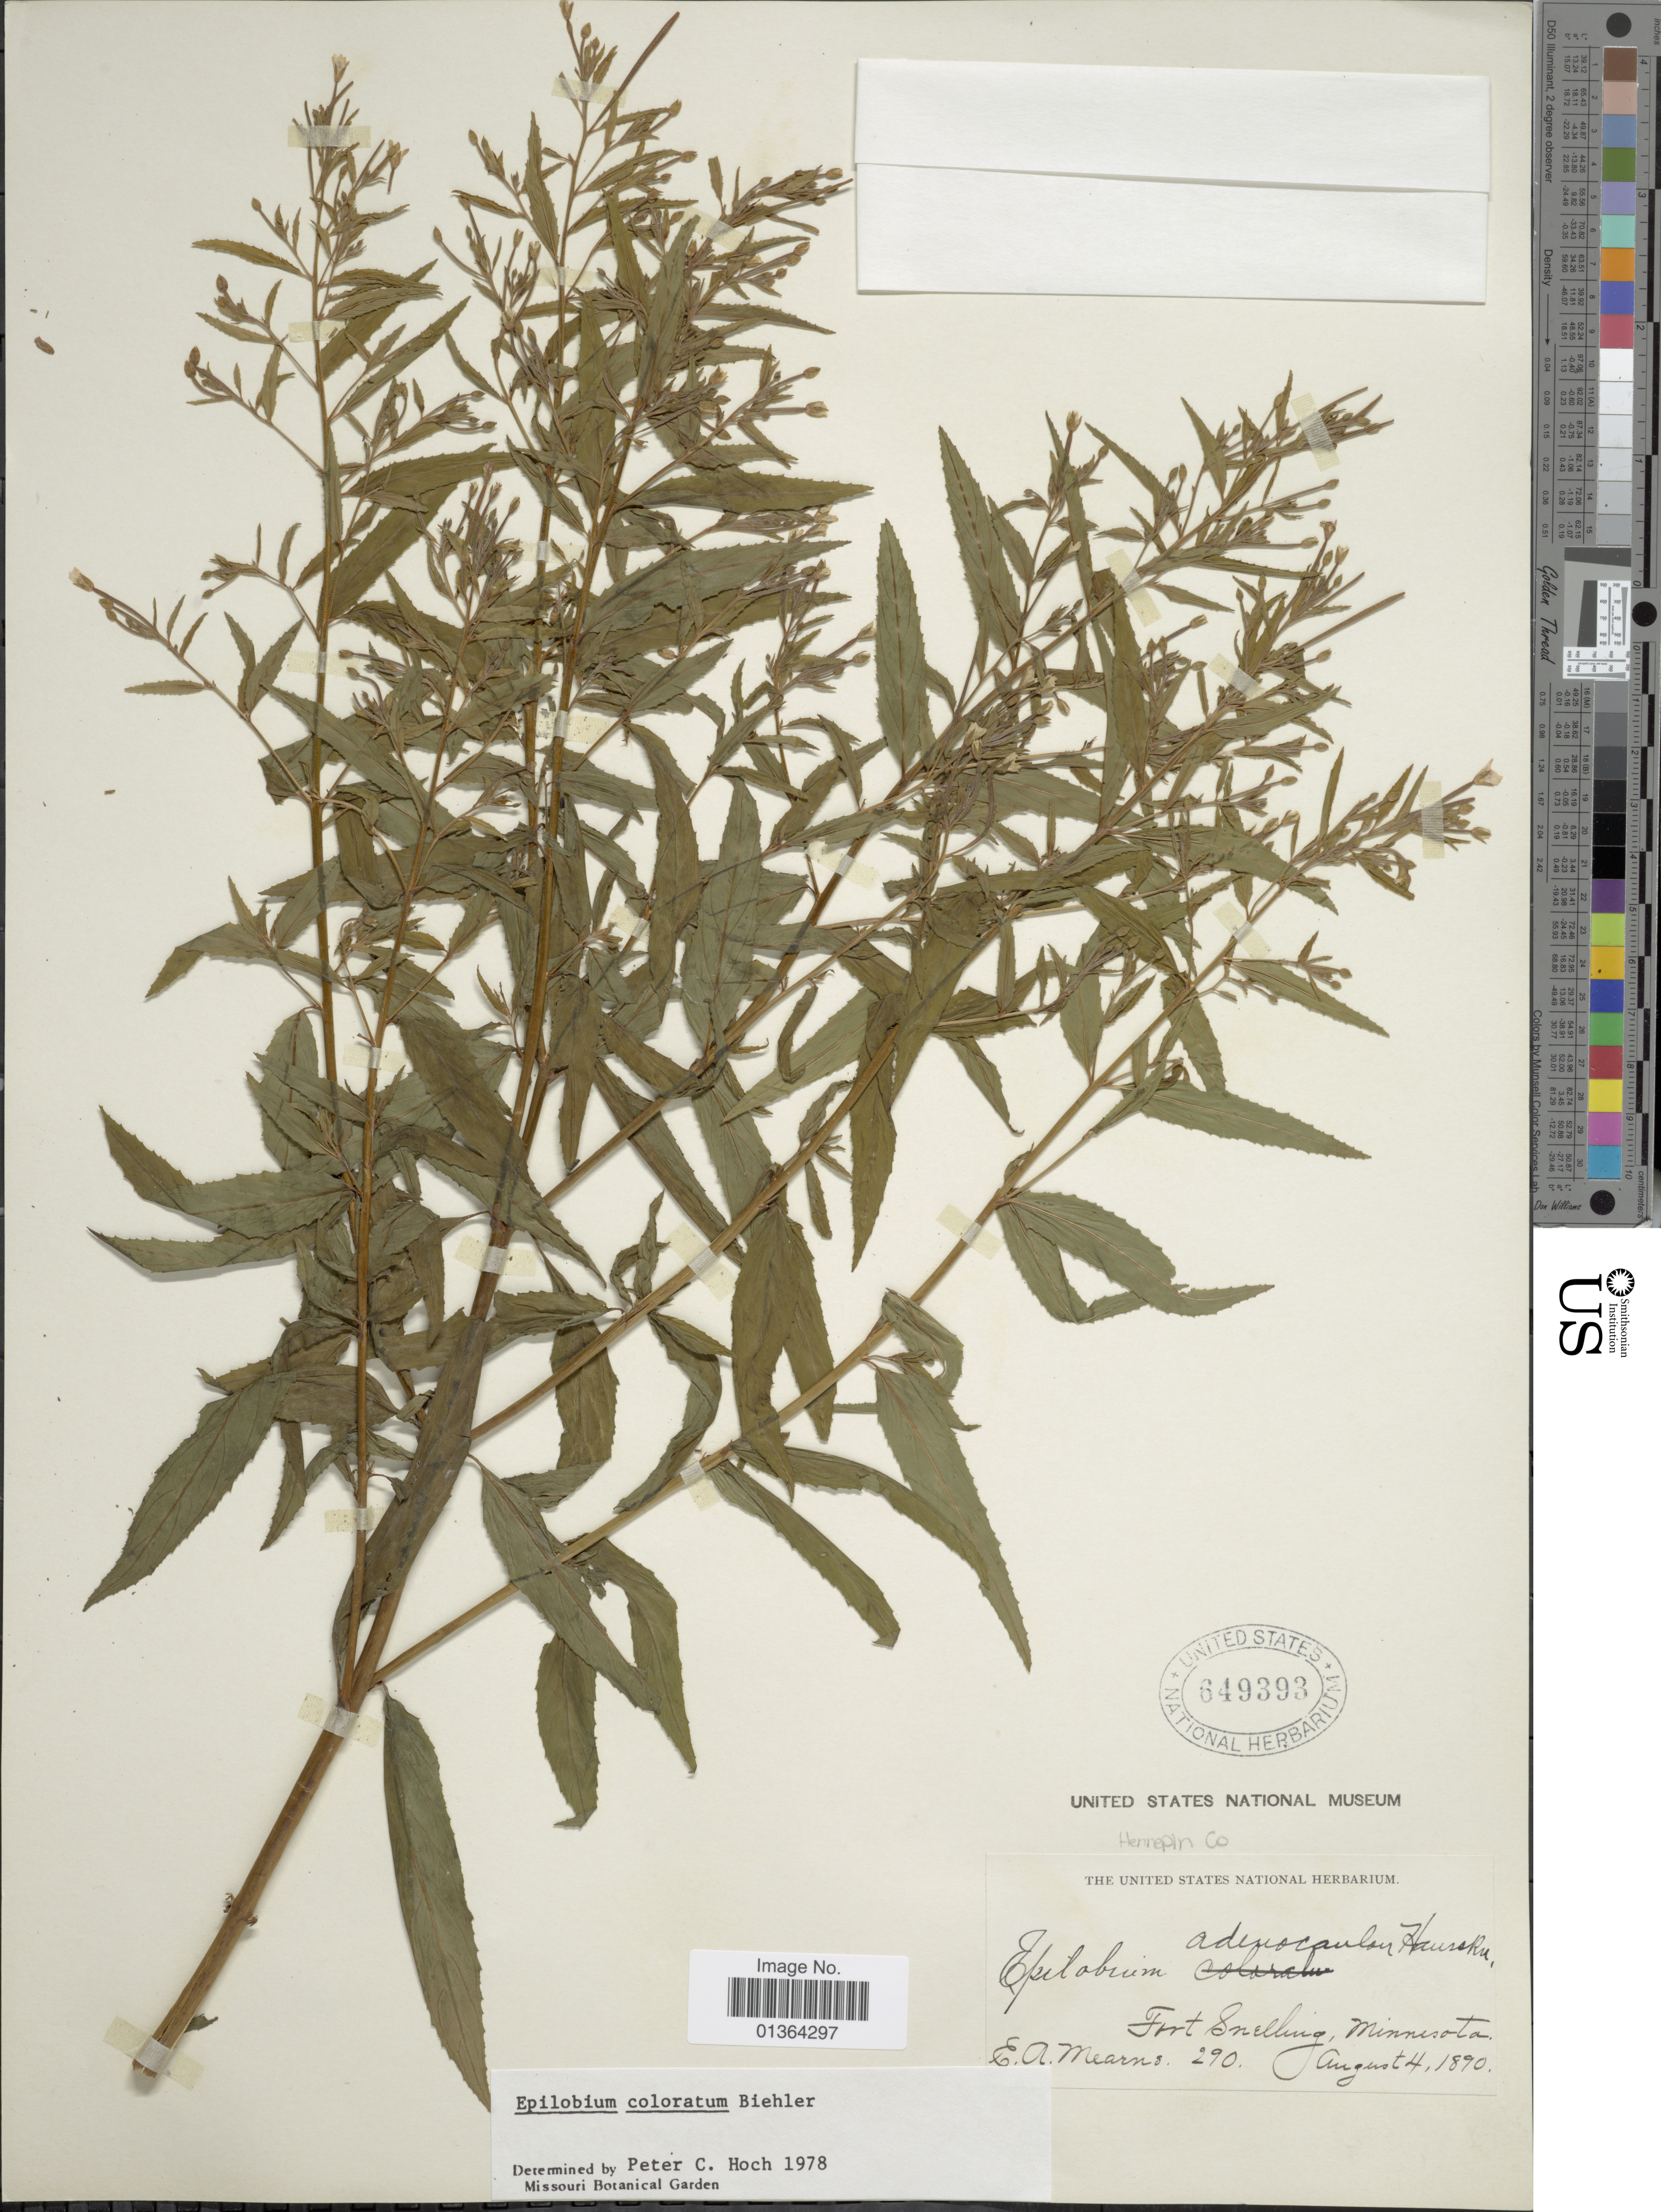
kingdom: Plantae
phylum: Tracheophyta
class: Magnoliopsida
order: Myrtales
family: Onagraceae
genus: Epilobium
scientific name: Epilobium coloratum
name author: Biehler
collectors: E. A. Mearns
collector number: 290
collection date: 1890-08-04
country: United States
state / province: Minnesota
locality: Fort Snelling.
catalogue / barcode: US 649393